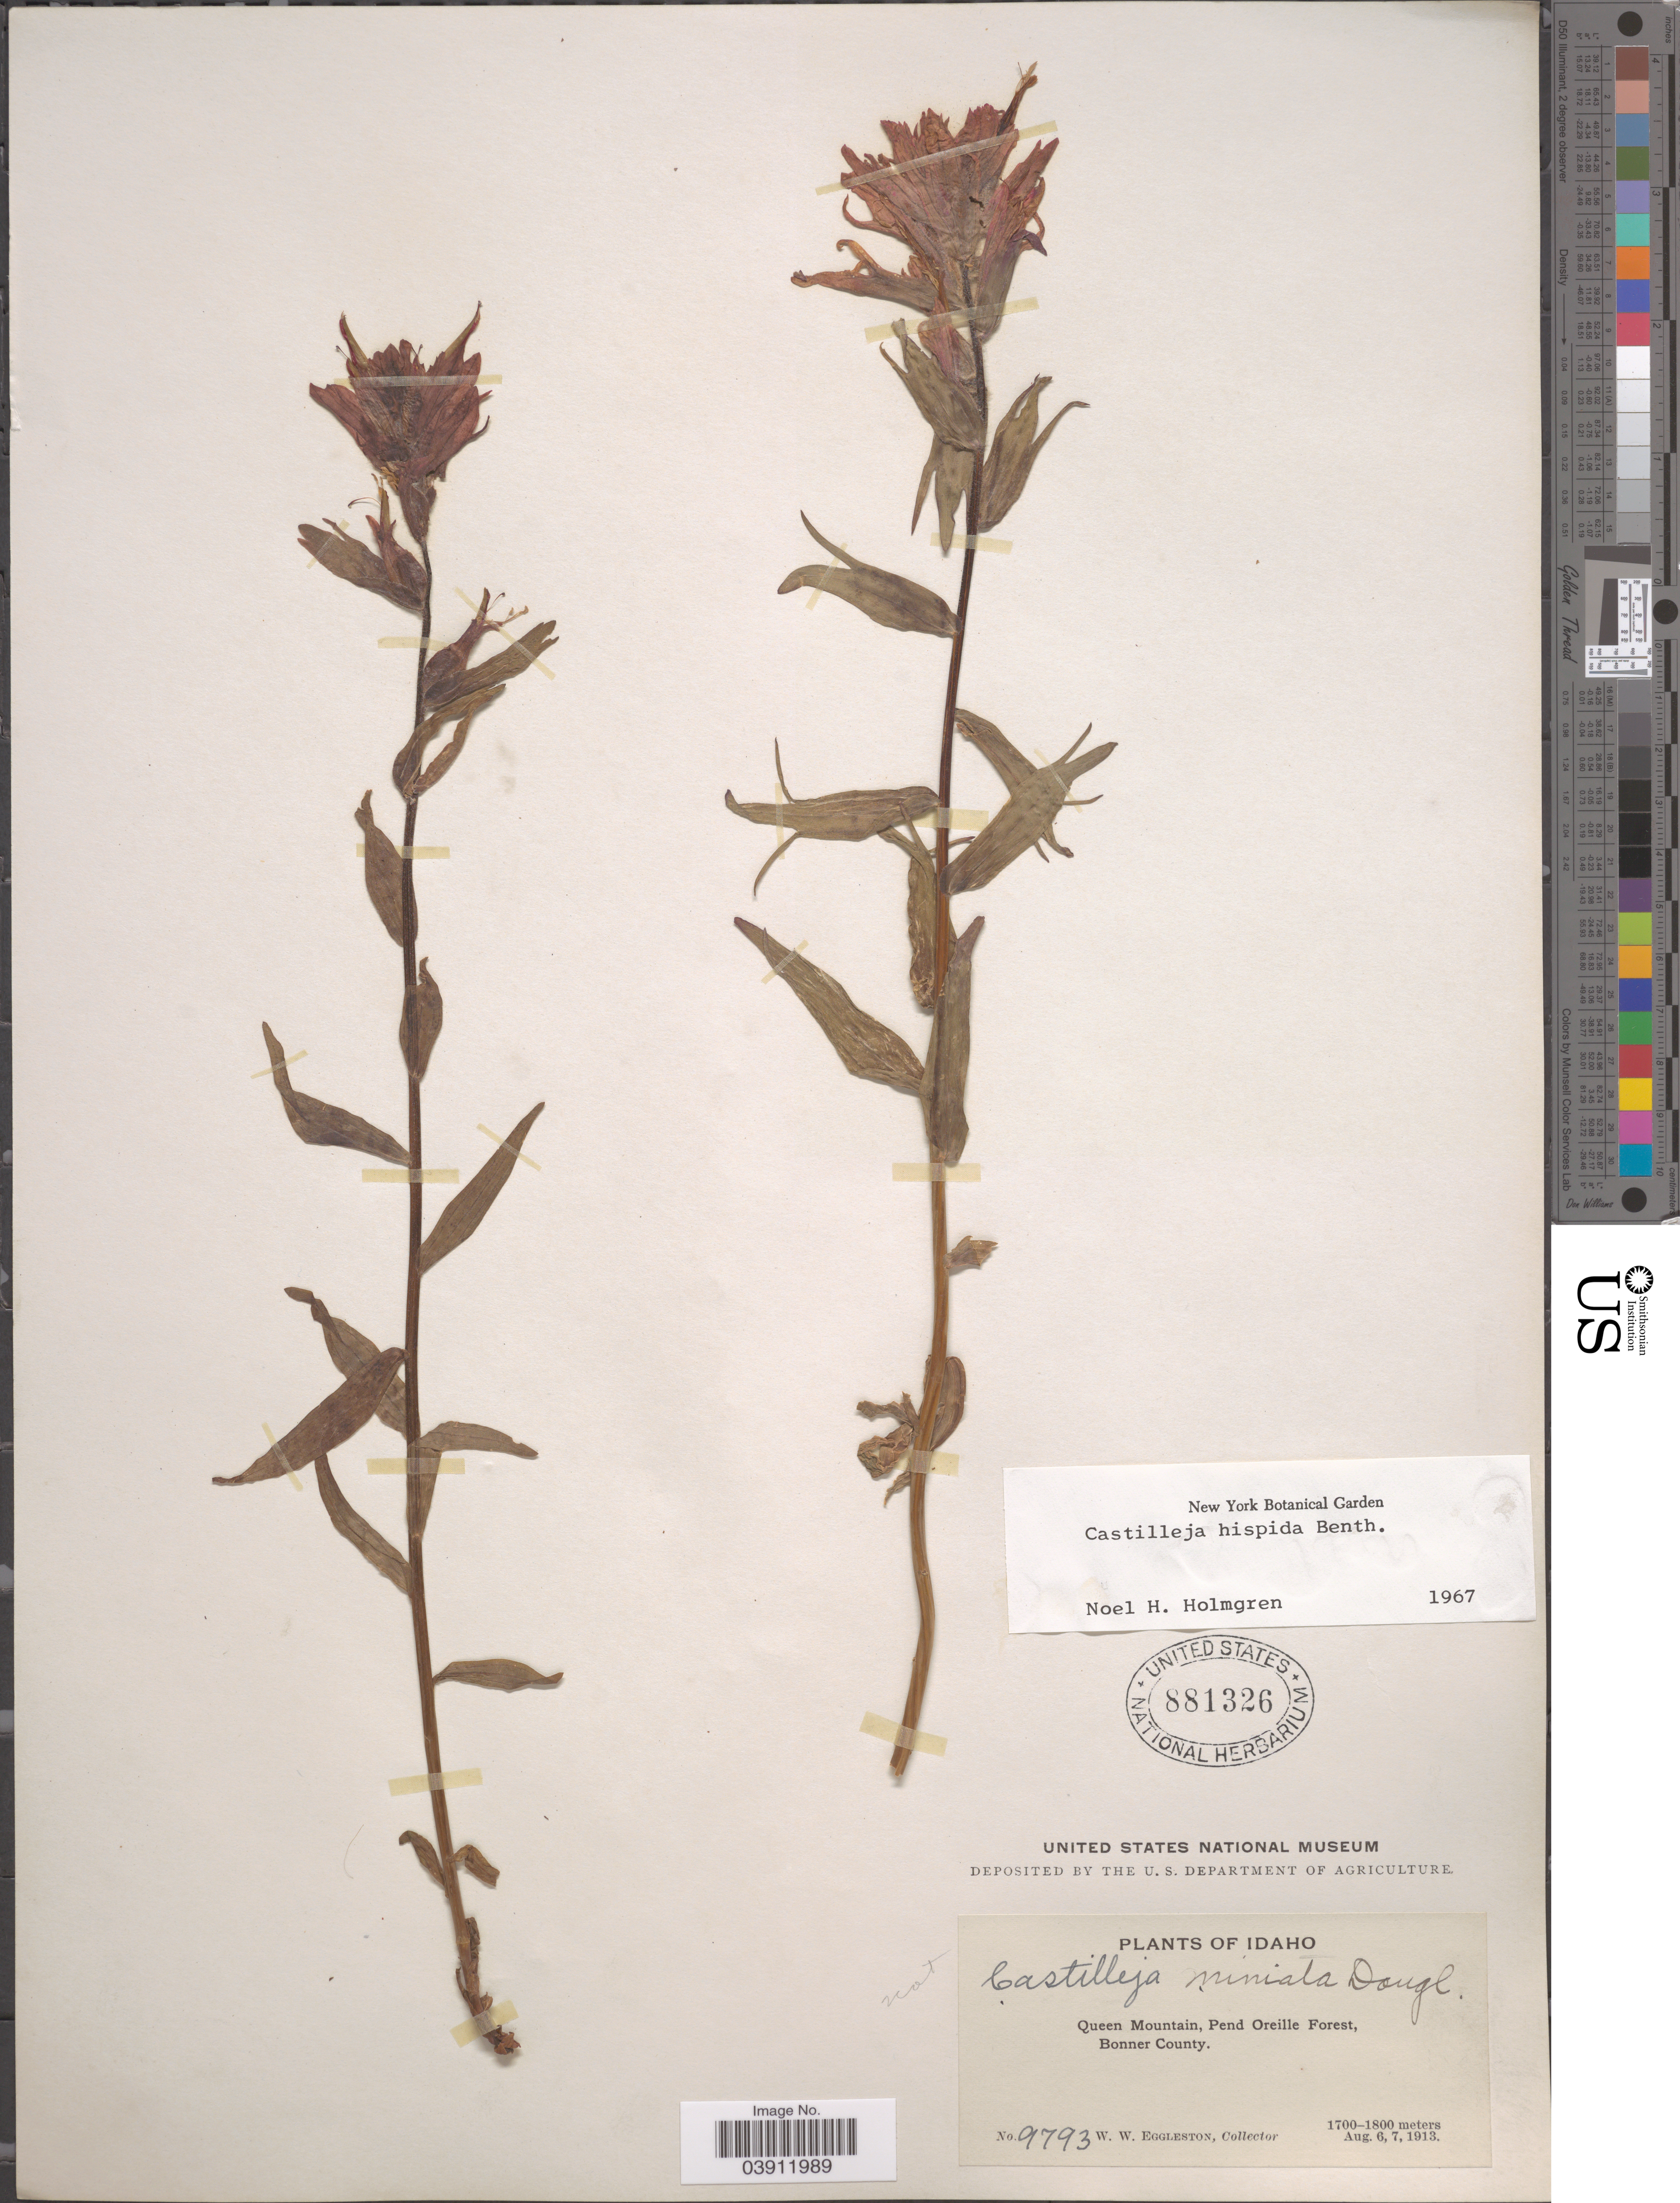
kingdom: Plantae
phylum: Tracheophyta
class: Magnoliopsida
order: Lamiales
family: Orobanchaceae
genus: Castilleja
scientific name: Castilleja hispida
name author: Benth. ex Hook.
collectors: W. W. Eggleston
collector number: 9793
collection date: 1913-08-06/1913-08-07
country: United States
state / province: Idaho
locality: Queen Mountain, Pend Oreille Forest, Bonner County.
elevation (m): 1700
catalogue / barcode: US 881326